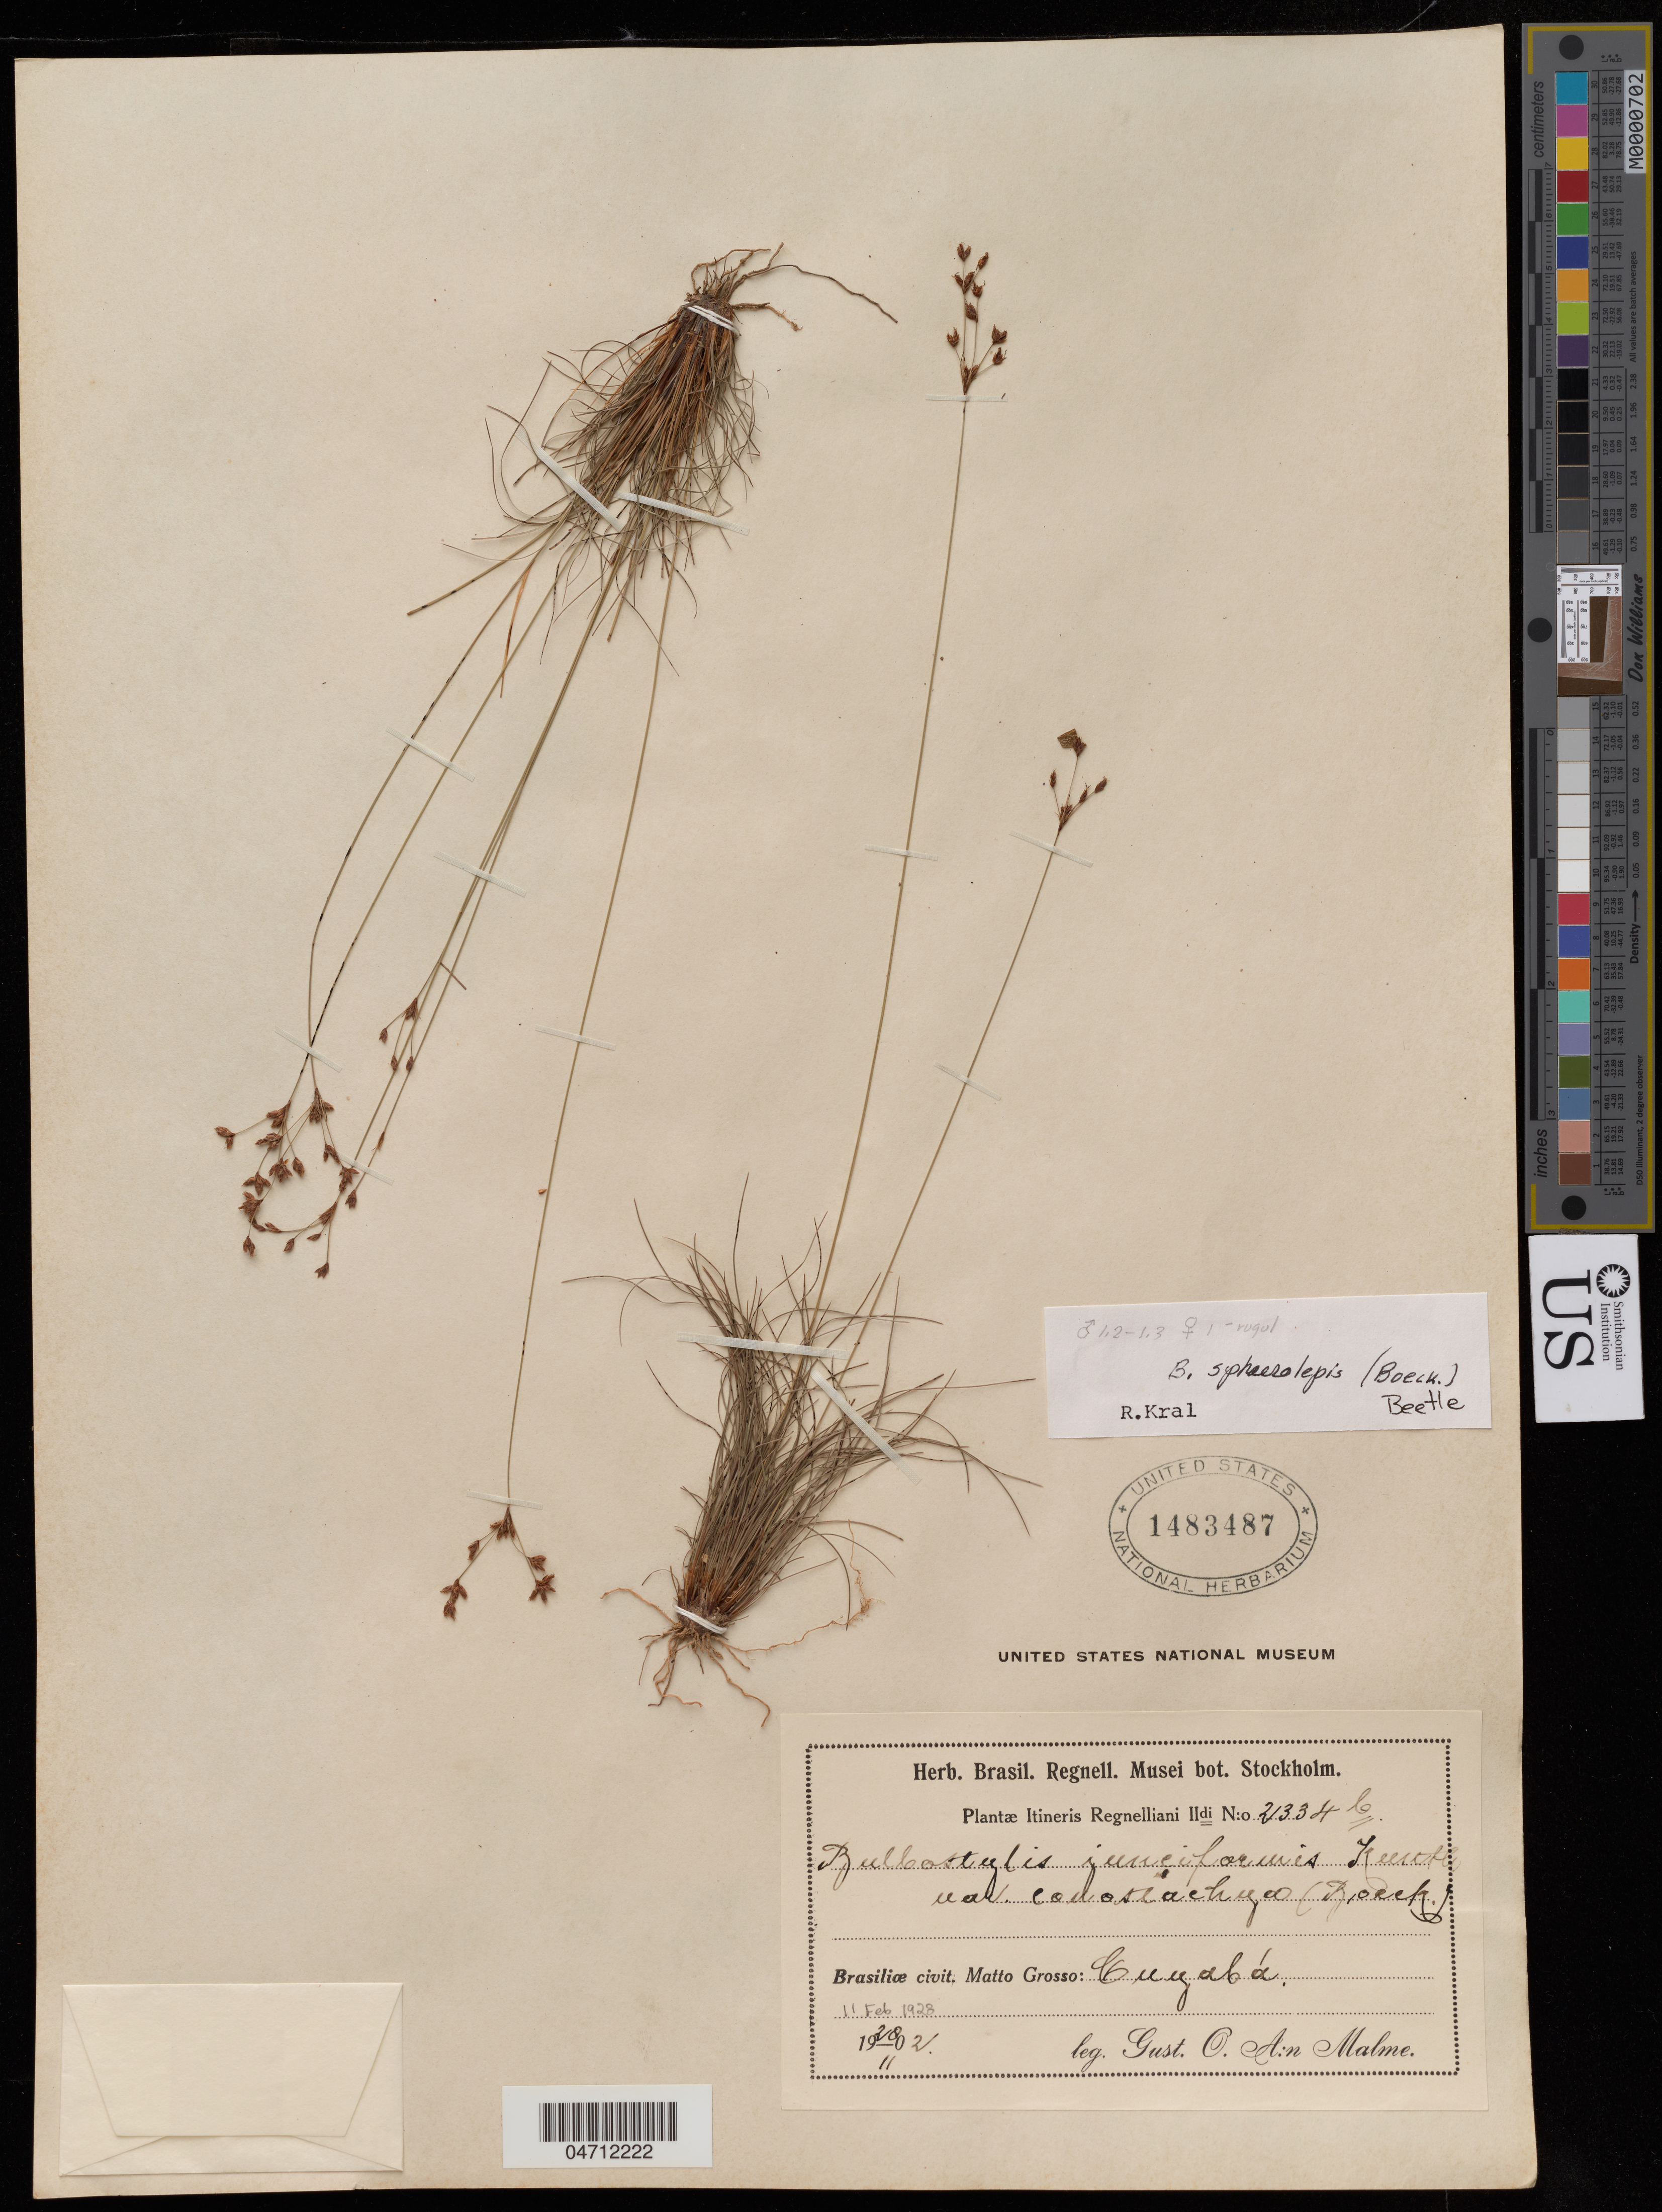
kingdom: Plantae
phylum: Tracheophyta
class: Liliopsida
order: Poales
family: Cyperaceae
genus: Bulbostylis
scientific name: Bulbostylis sphaerolepis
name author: (Boeckeler) Beetle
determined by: Kral, Robert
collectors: G. O. A. Malme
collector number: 2334 c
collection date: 1928-02-11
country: Brazil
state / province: Mato Grosso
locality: Cuyaba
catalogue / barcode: US 1483487